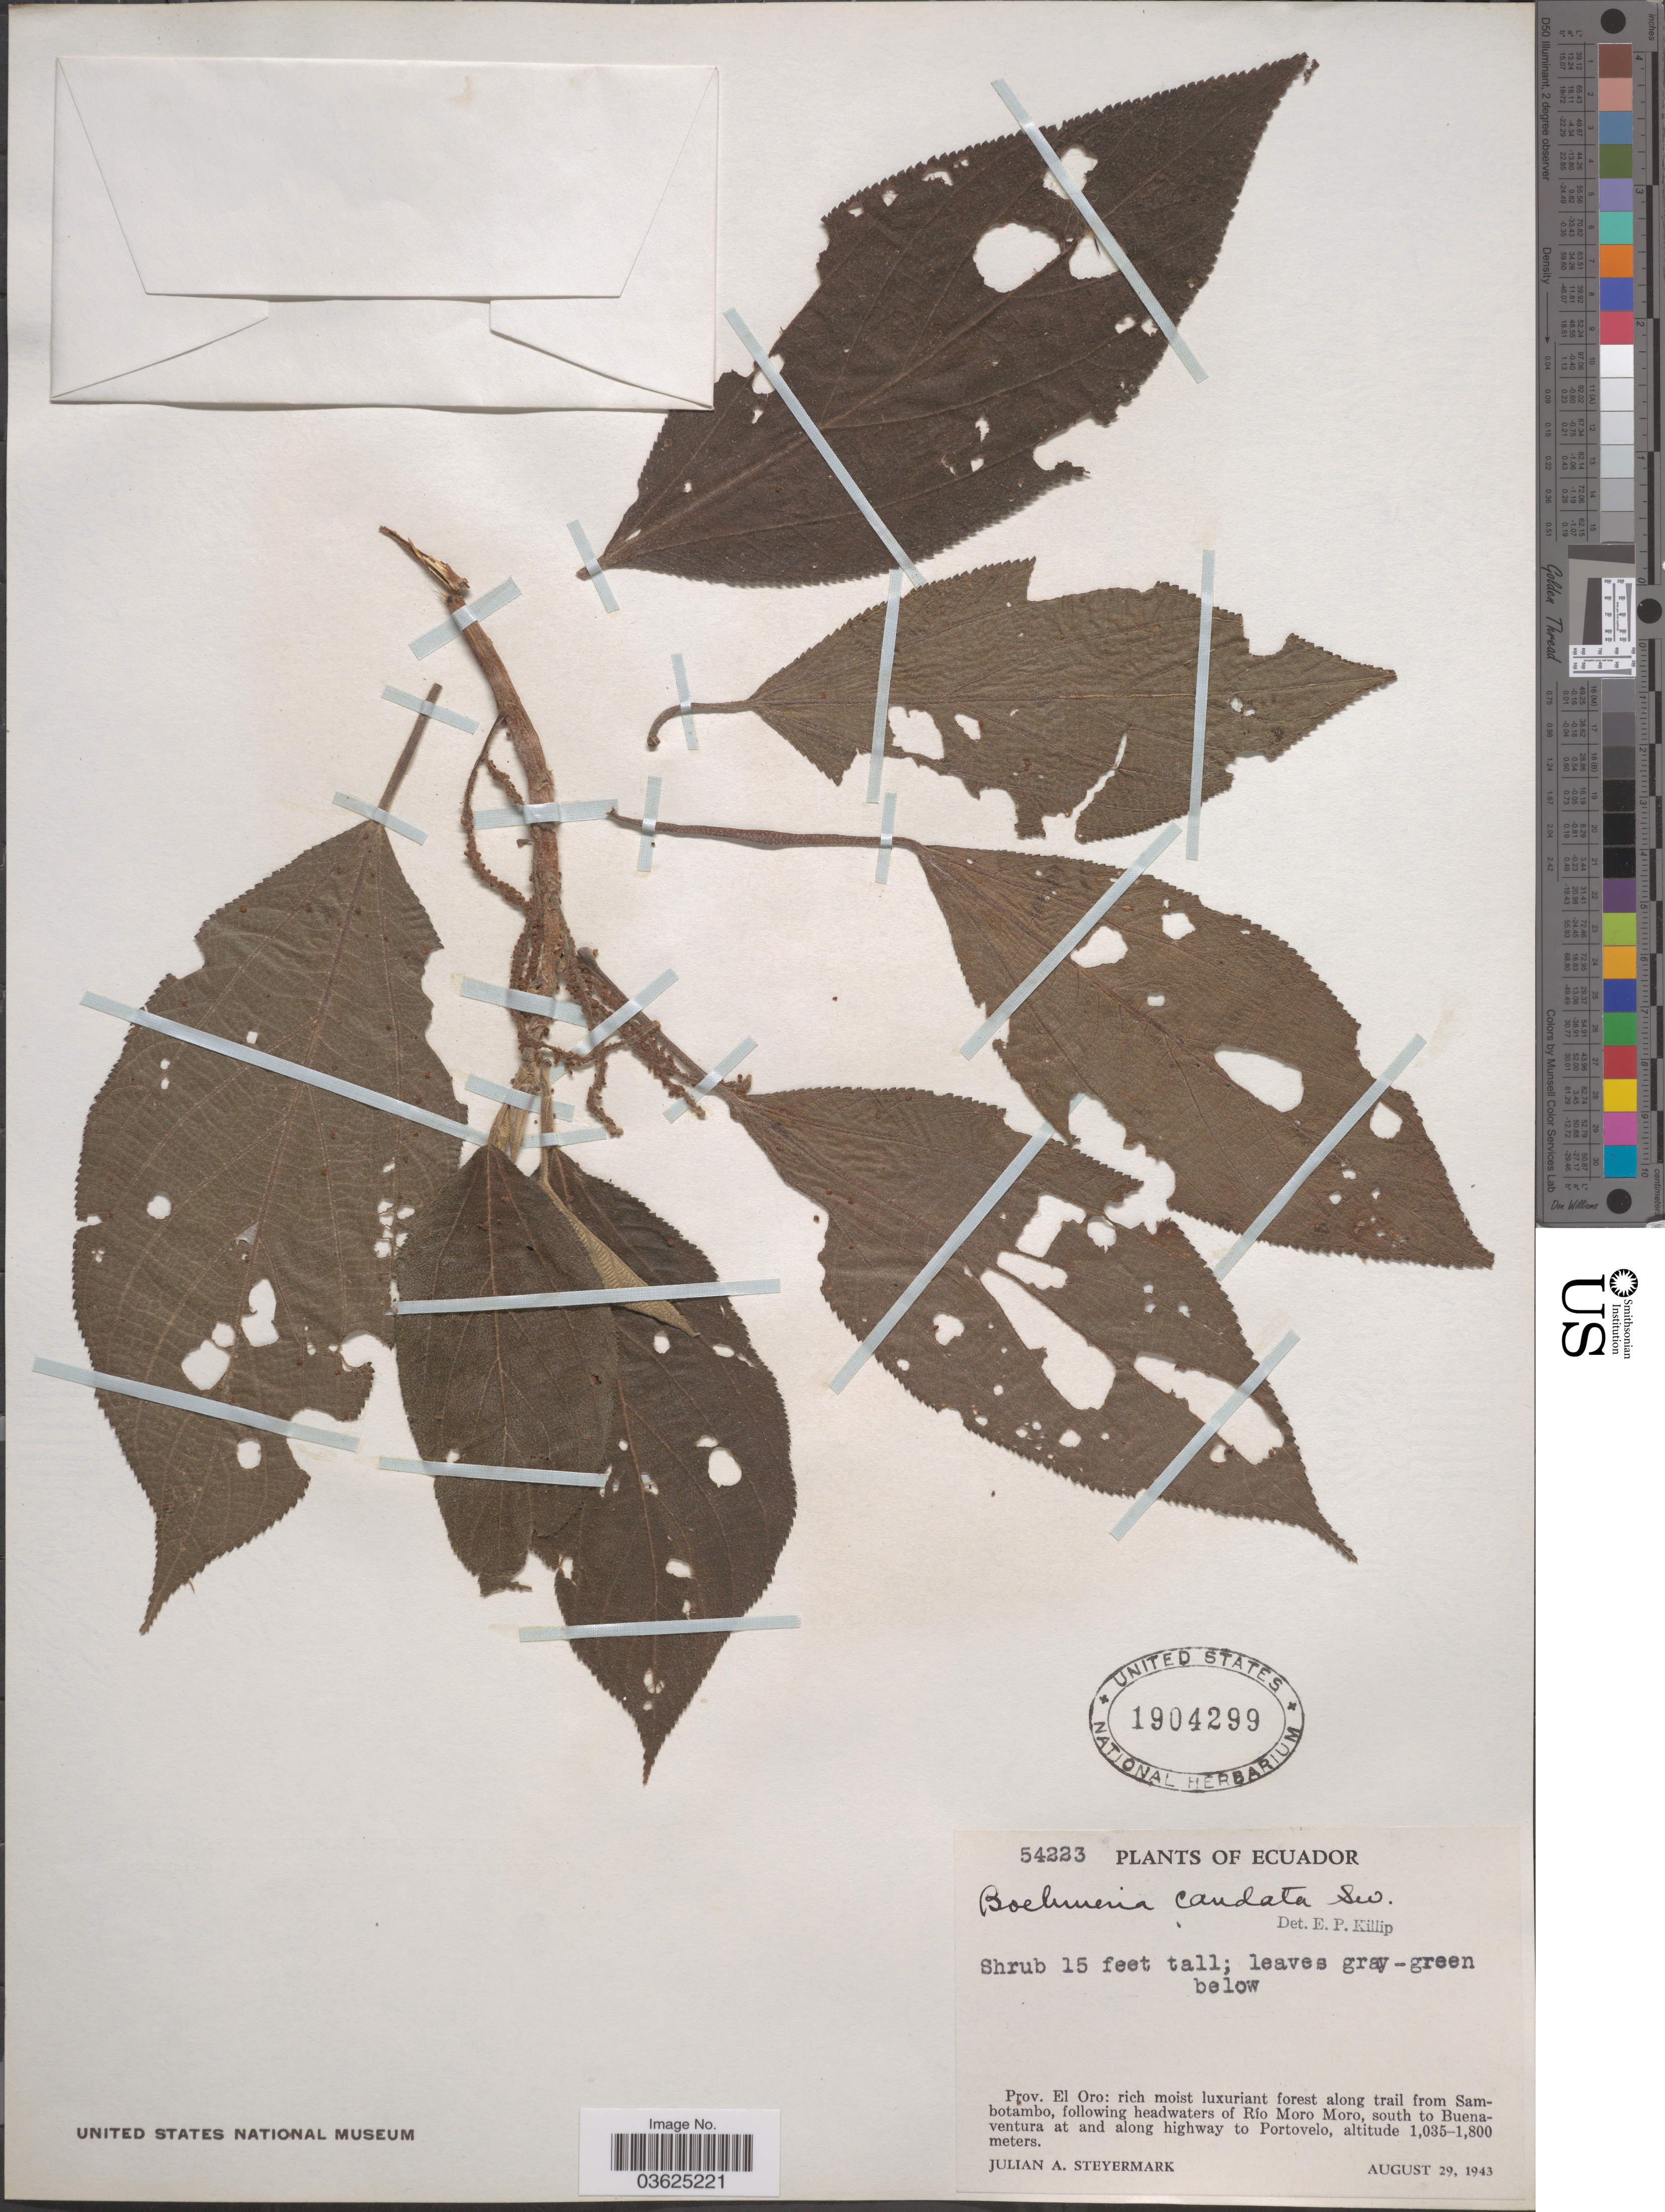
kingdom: Plantae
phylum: Tracheophyta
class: Magnoliopsida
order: Rosales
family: Urticaceae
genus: Boehmeria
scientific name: Boehmeria caudata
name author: Sw.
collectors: J. Steyermark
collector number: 54223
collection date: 1943-08-29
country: Ecuador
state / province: El Oro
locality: Along trail from Sambotambo, following headwaters of Río Moro Moro, south to Buenaventura at and along highway to Portovelo.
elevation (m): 1035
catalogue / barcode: US 1904299